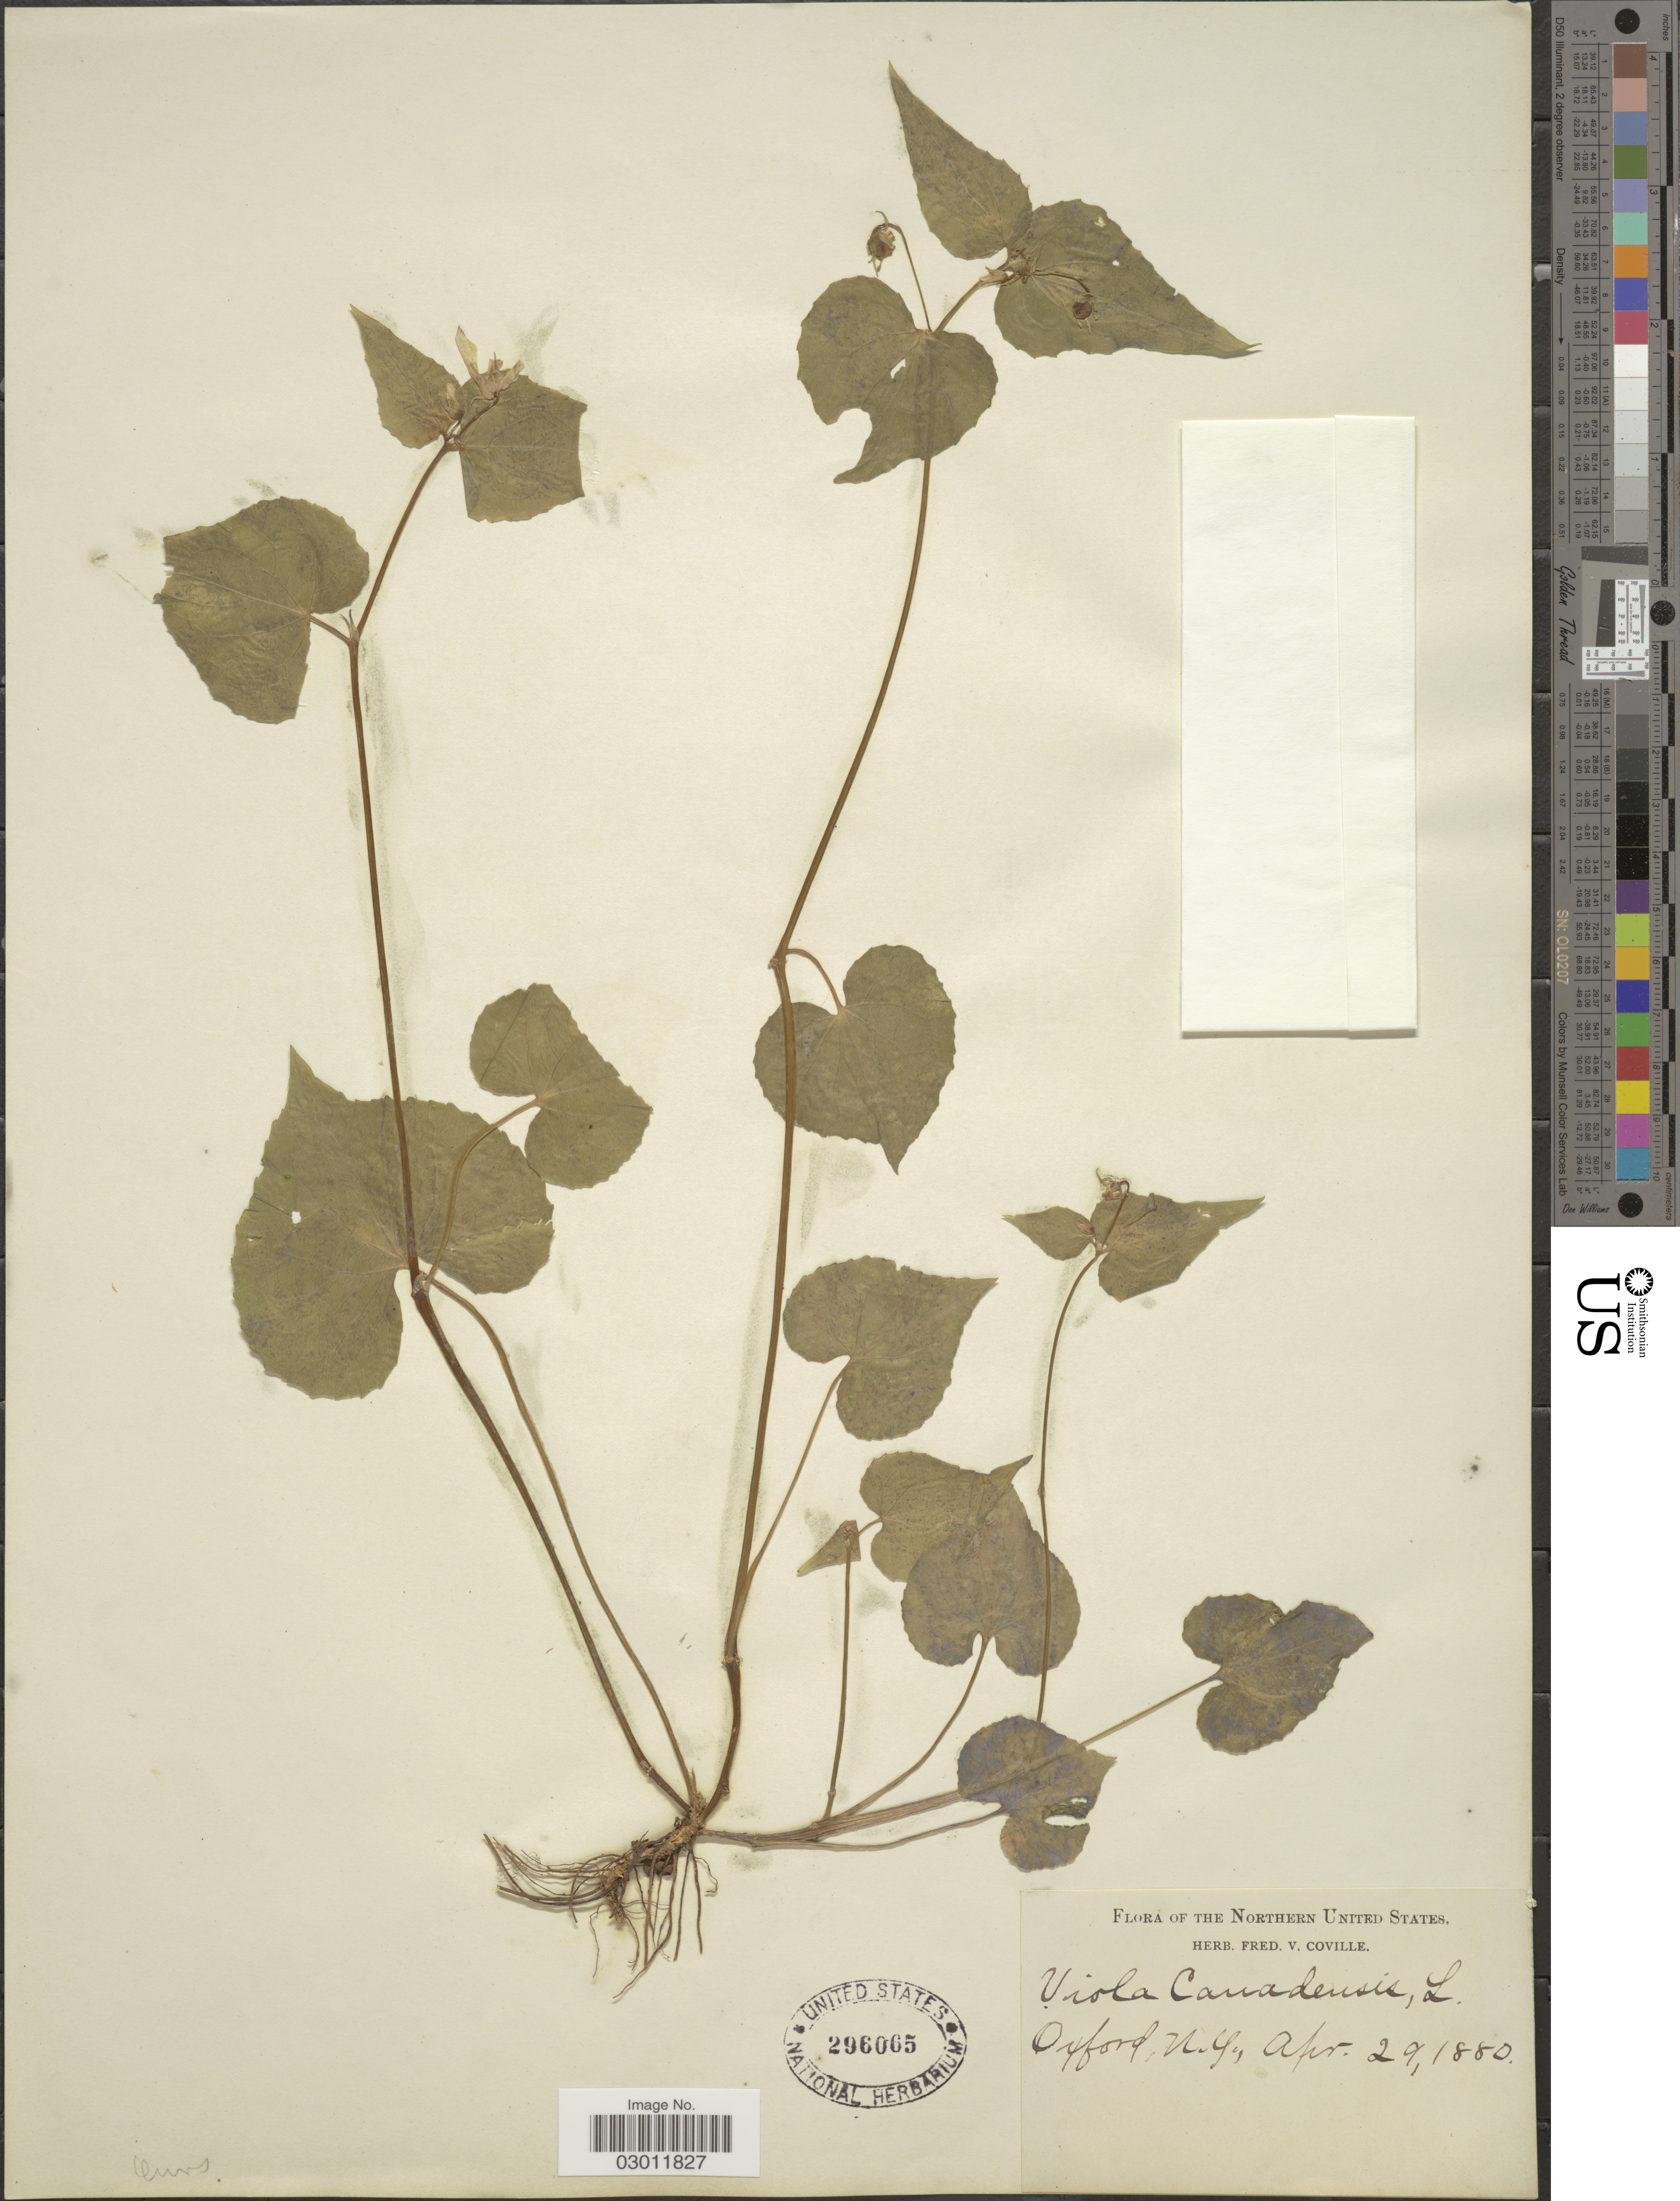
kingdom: Plantae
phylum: Tracheophyta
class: Magnoliopsida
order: Malpighiales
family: Violaceae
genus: Viola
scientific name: Viola canadensis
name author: L.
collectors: ex herb. Fred. V. Coville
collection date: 1880-04-29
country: United States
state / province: New York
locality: Northern United States. Oxford, N. Y.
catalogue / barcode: US 296065